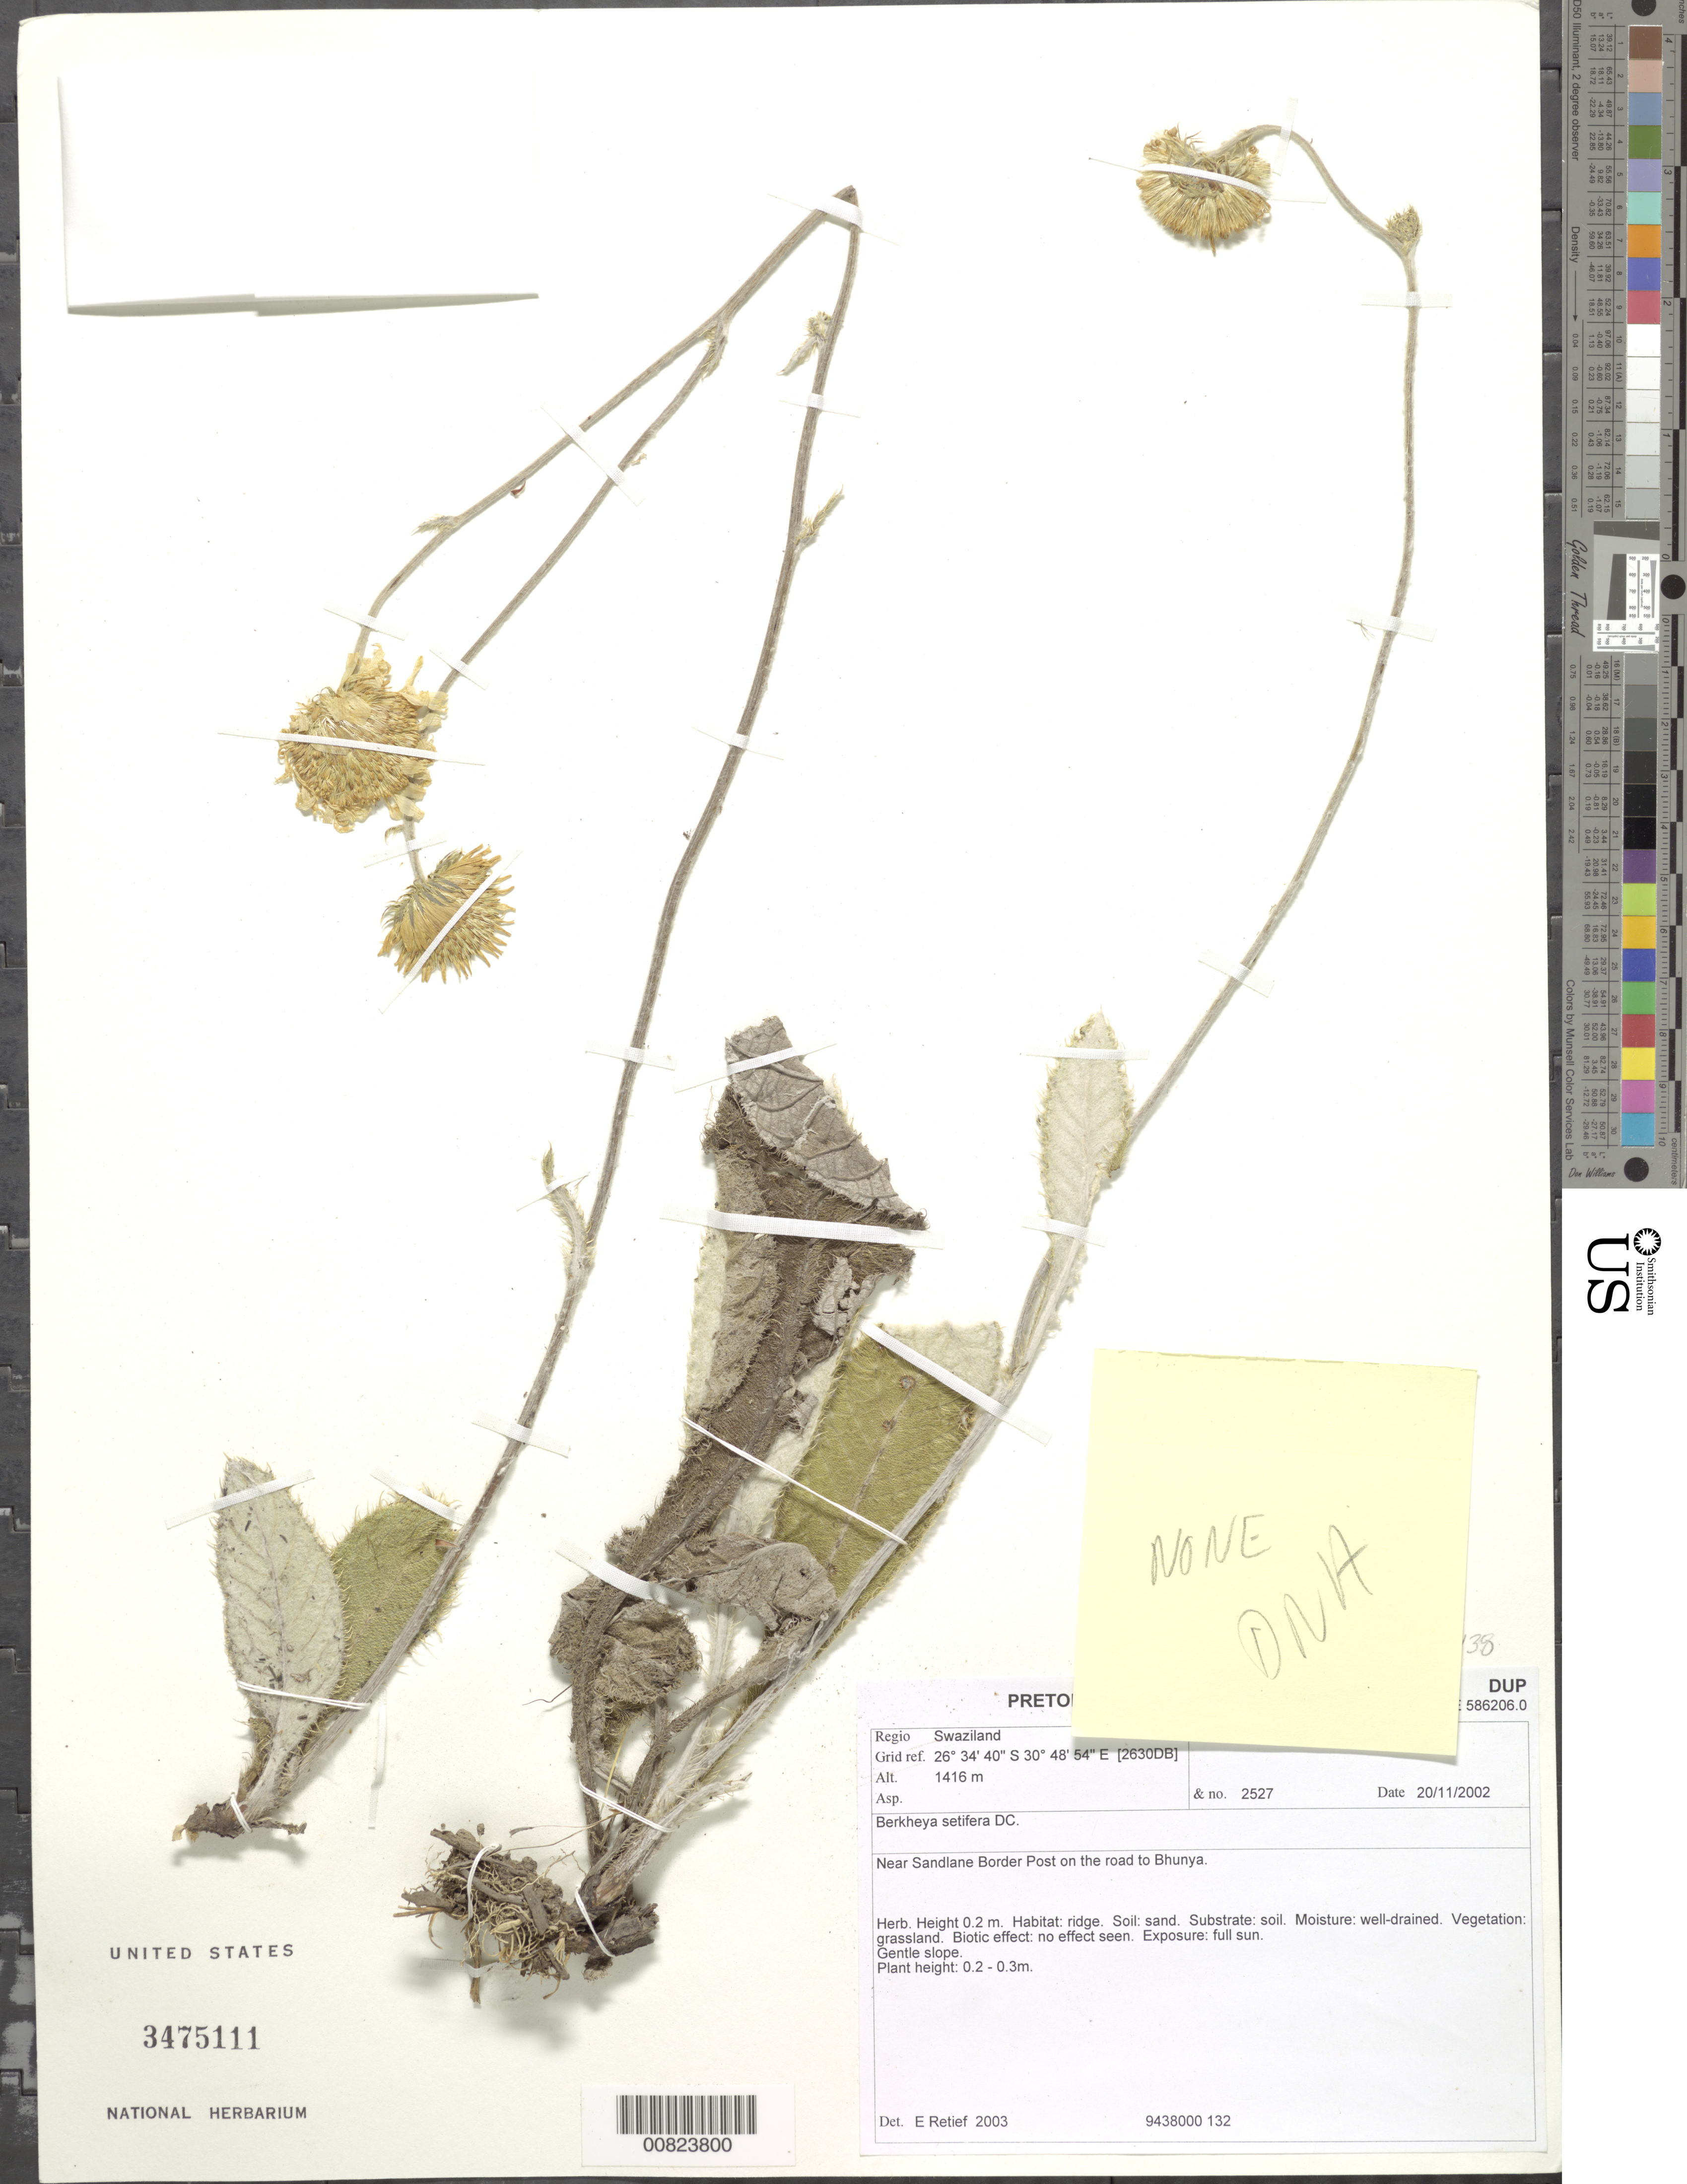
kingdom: Plantae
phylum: Tracheophyta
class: Magnoliopsida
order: Asterales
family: Asteraceae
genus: Berkheya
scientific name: Berkheya setifera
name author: DC.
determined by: Retief, E.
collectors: M. Koekemoer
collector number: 2527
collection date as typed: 20 November 2002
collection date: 2002-11-20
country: Eswatini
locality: Sandlane Border Post, on road to Bhunya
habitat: Ridge, sand soil, well-drained, grassland, full sun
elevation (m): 1416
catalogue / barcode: US 3475111